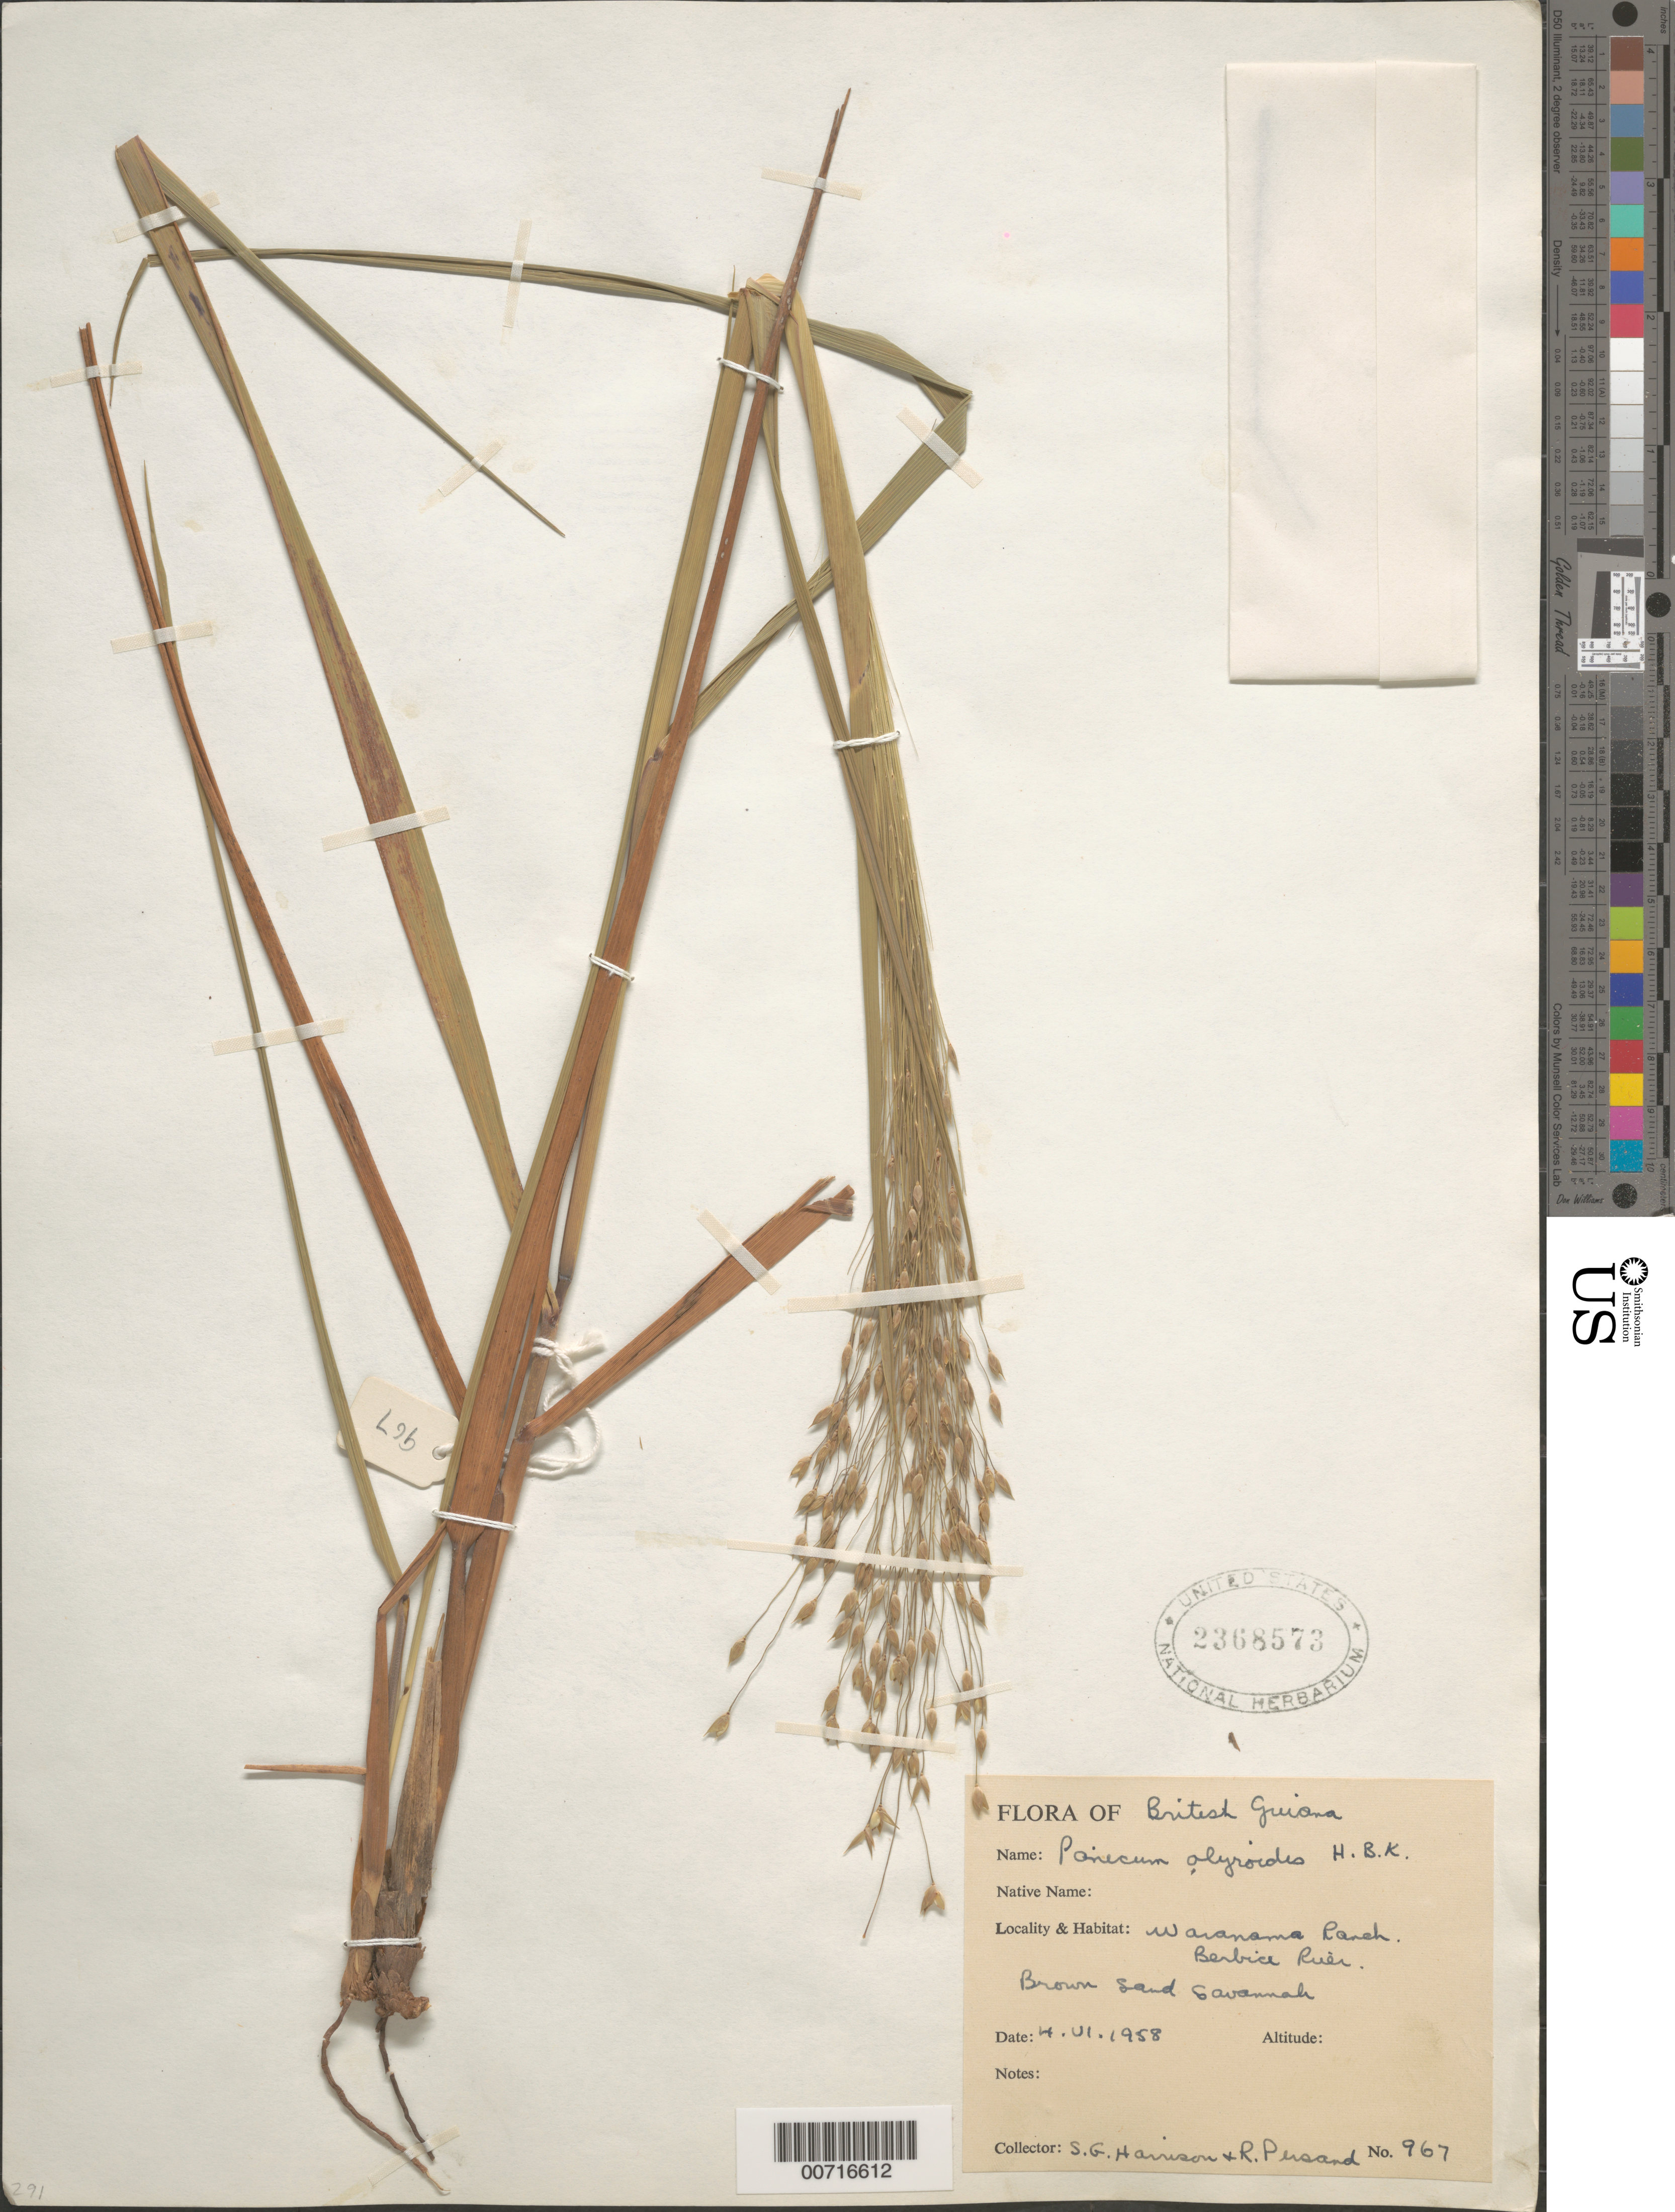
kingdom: Plantae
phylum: Tracheophyta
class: Liliopsida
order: Poales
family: Poaceae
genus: Panicum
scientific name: Panicum olyroides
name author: Kunth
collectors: S. G. Harrison & R. Persaud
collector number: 967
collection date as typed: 4-Jun-58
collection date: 1958-06-04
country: Guyana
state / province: Mahaica-Berbice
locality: Waramana Ranch, Berbice River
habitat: Brown sand savanna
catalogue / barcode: US 2368573